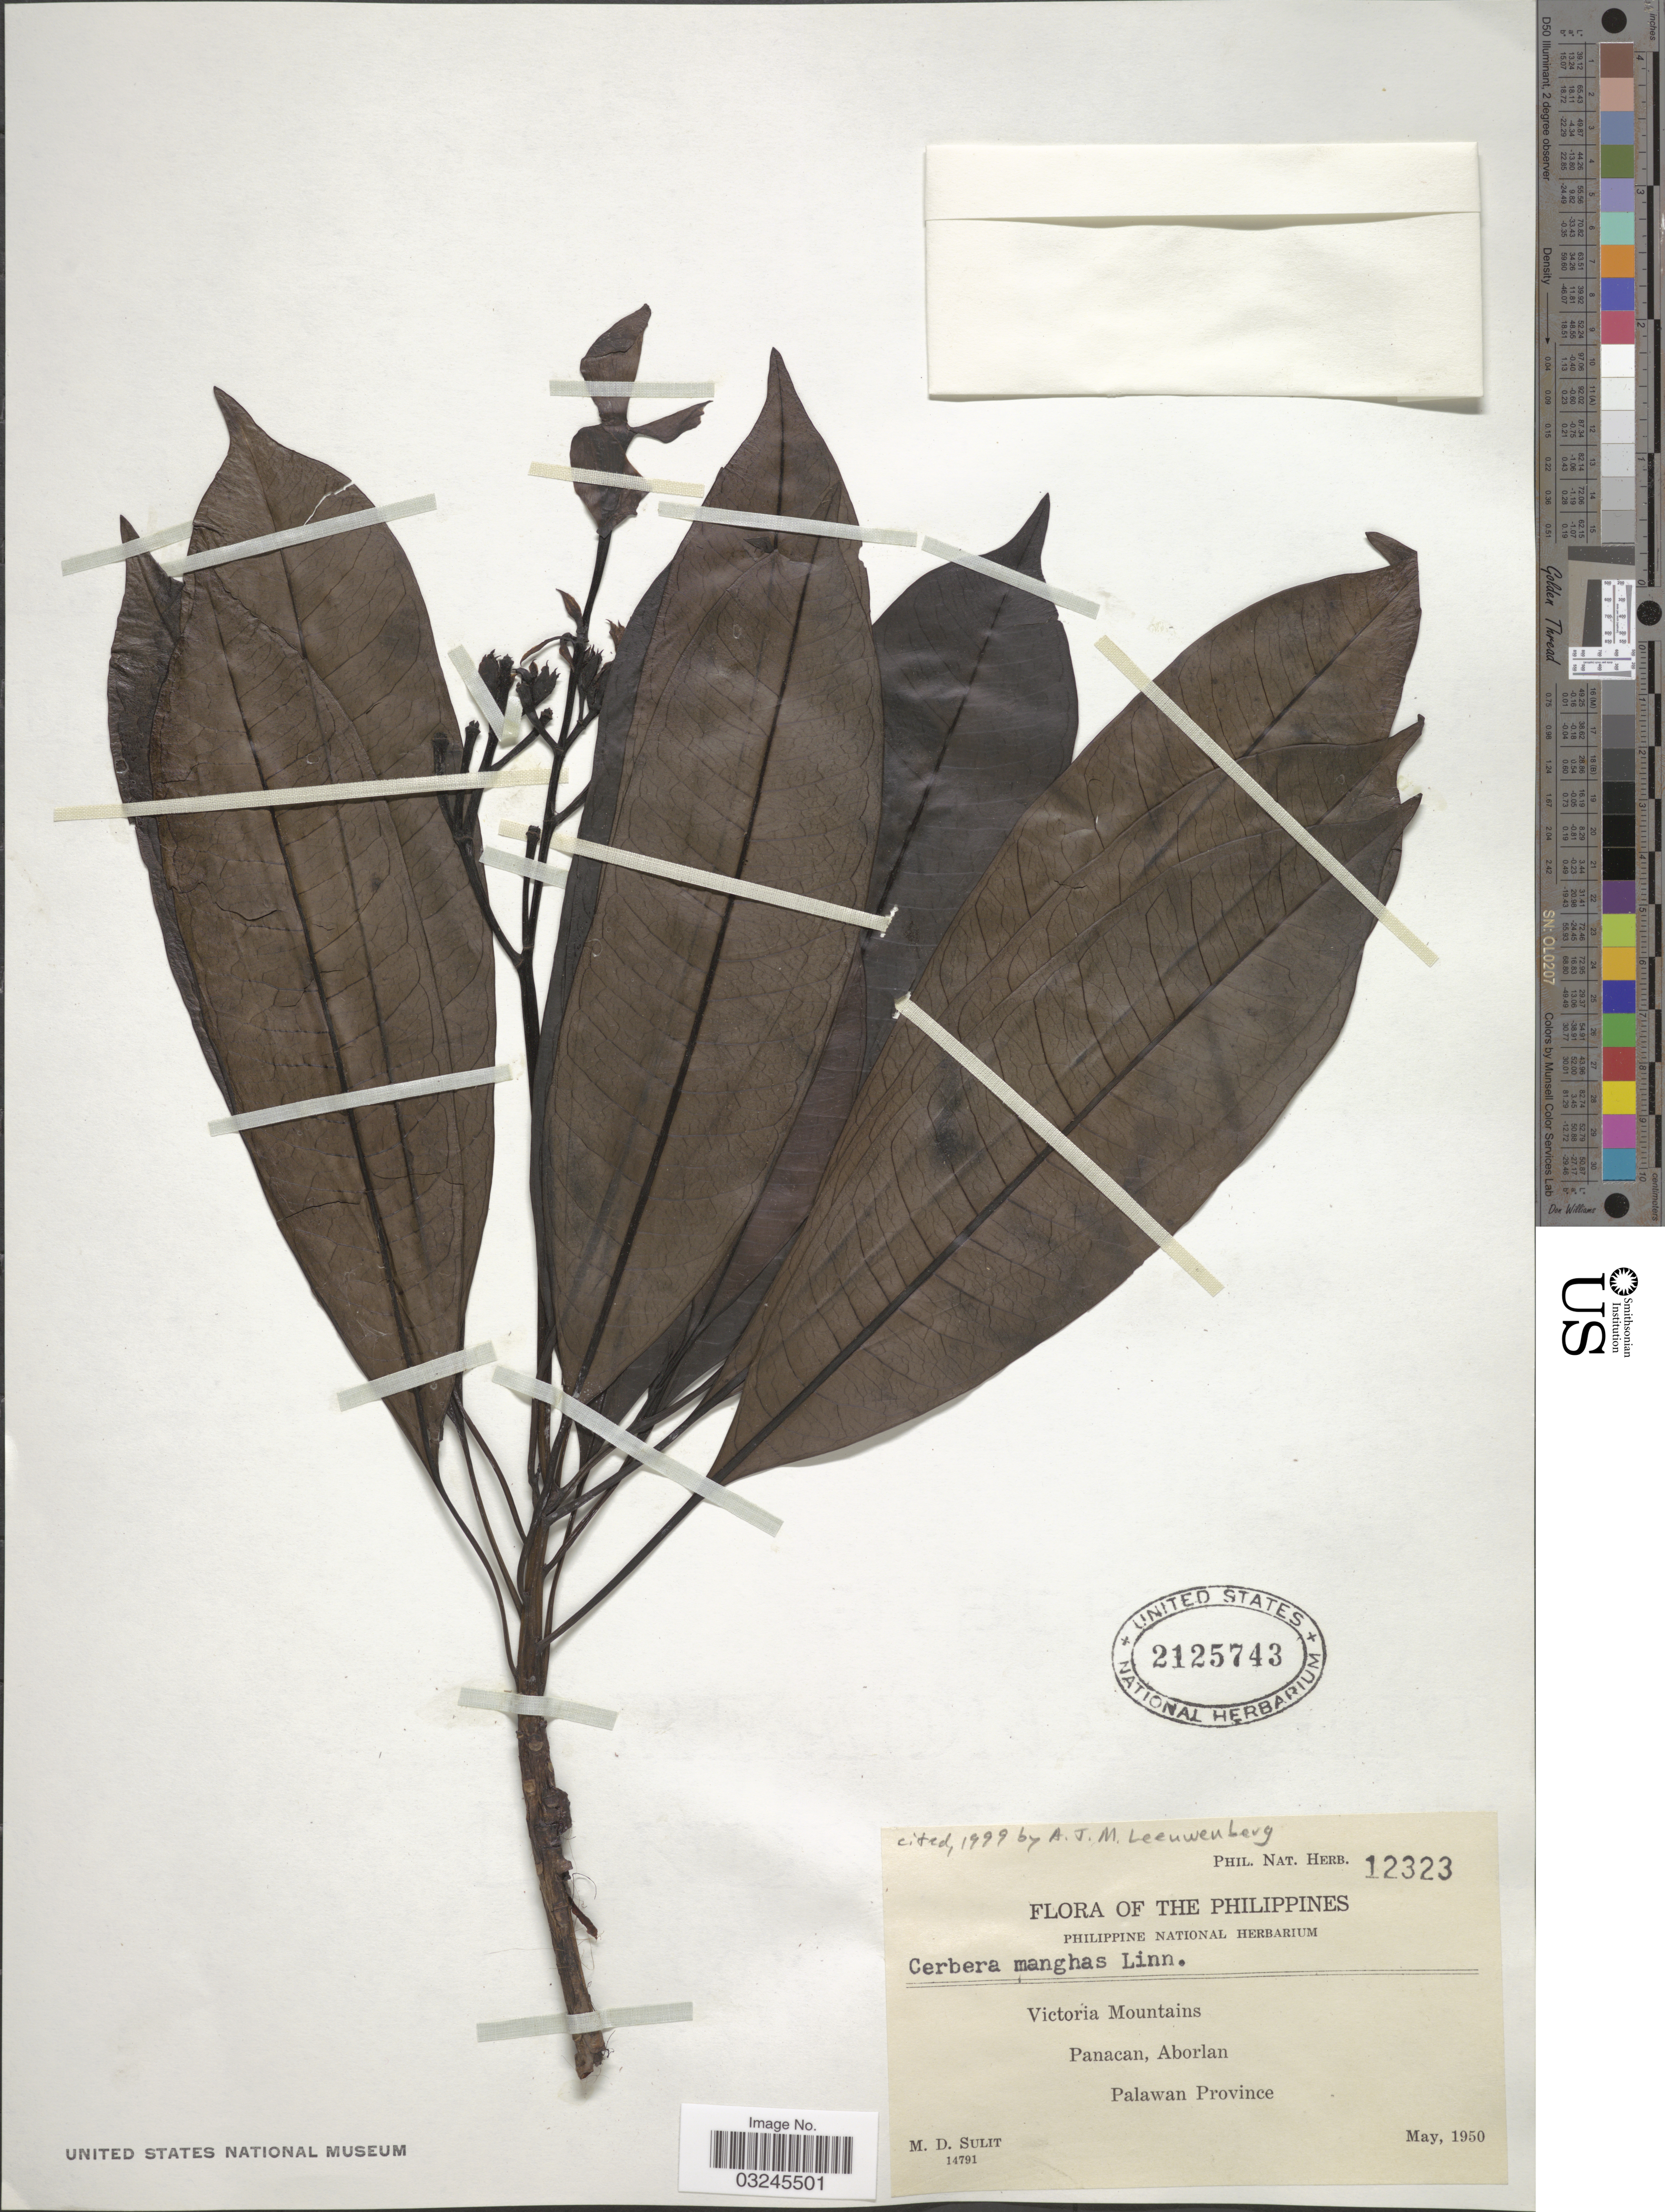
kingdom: Plantae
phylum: Tracheophyta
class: Magnoliopsida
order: Gentianales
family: Apocynaceae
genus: Cerbera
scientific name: Cerbera manghas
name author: L.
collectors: M. Sulit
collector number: Phil. Nat. Herb. 12323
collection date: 1950-05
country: Philippines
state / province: Mimaropa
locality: Victoria Mountains. Panacan, Aborlan. Palawan Province.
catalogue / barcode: US 2125743